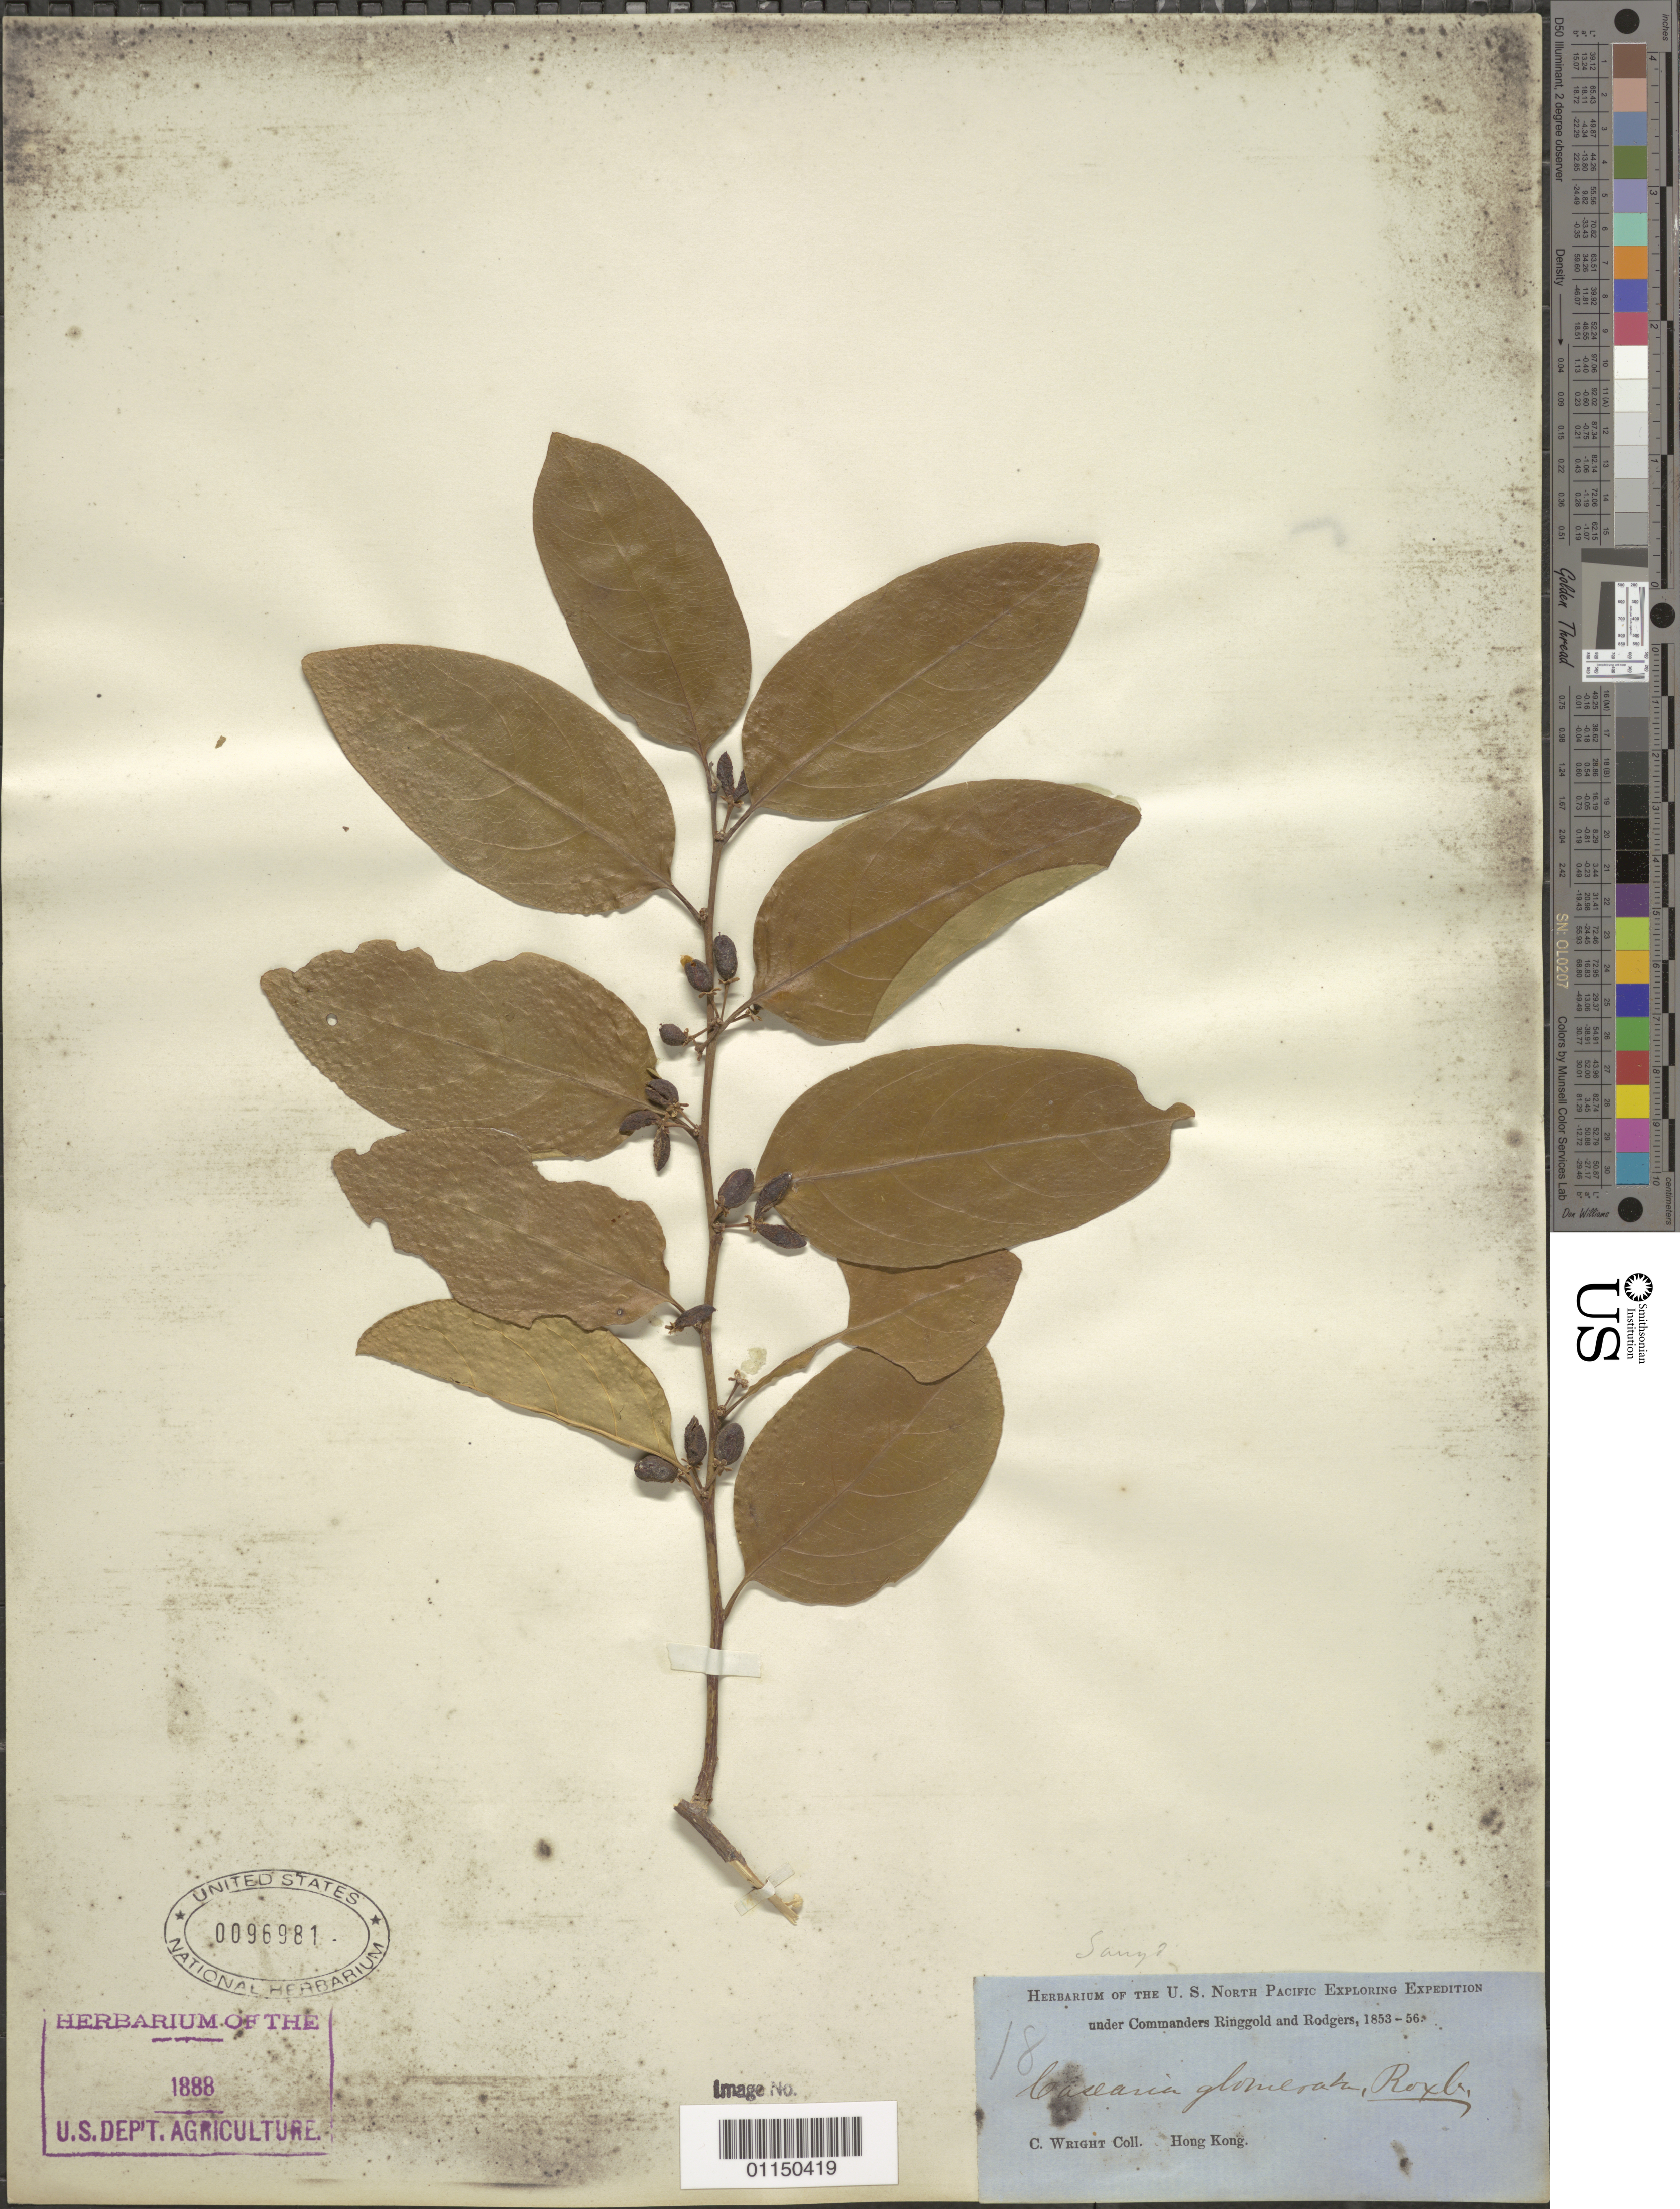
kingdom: Plantae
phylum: Tracheophyta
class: Magnoliopsida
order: Malpighiales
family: Salicaceae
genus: Casearia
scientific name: Casearia glomerata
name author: Roxb.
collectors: C. Wright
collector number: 18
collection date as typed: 1853 to -- -- 1856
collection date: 1853/1856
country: China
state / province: Hong Kong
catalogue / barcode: US 96981